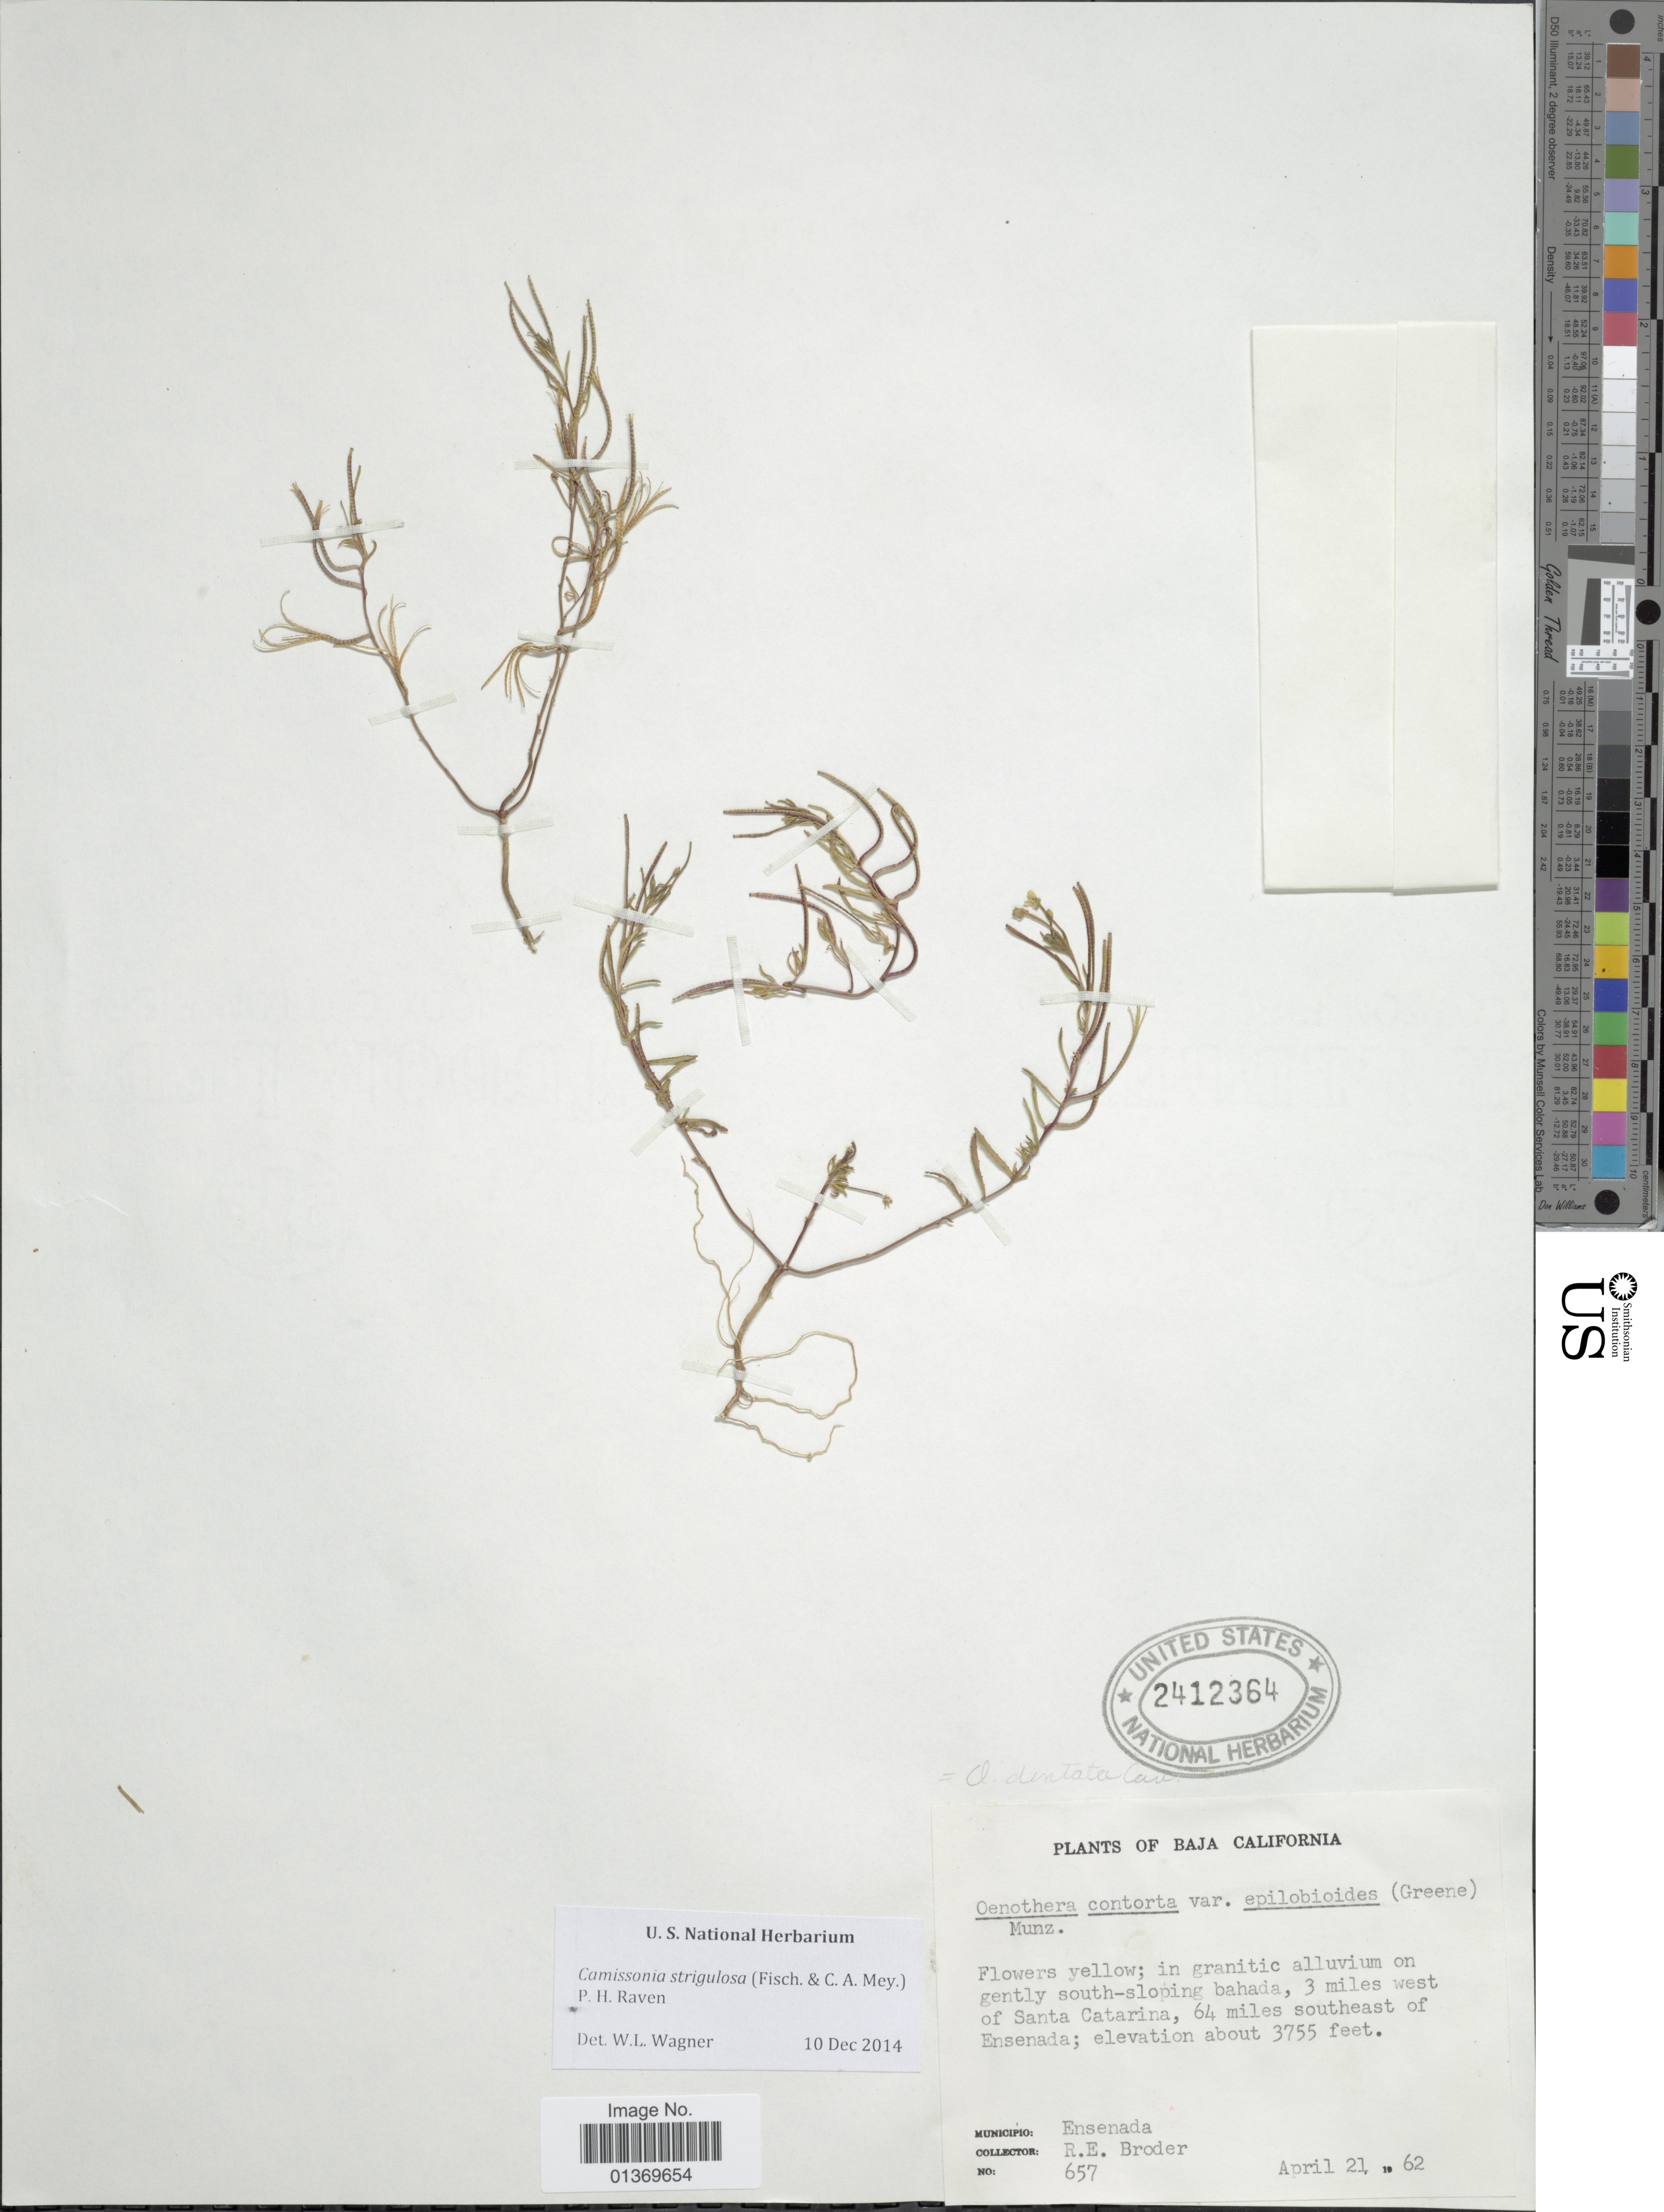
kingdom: Plantae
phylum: Tracheophyta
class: Magnoliopsida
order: Myrtales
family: Onagraceae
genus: Camissonia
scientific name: Camissonia strigulosa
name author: (Fisch. & C.A. Mey.) P.H. Raven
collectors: R. Broder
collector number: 657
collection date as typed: Transcribed d/m/y: 21/4/62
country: Mexico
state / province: Baja California Norte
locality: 3 miles west of Santa Catarina, 64 miles southeast of Ensenada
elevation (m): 1145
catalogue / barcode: US 2412364